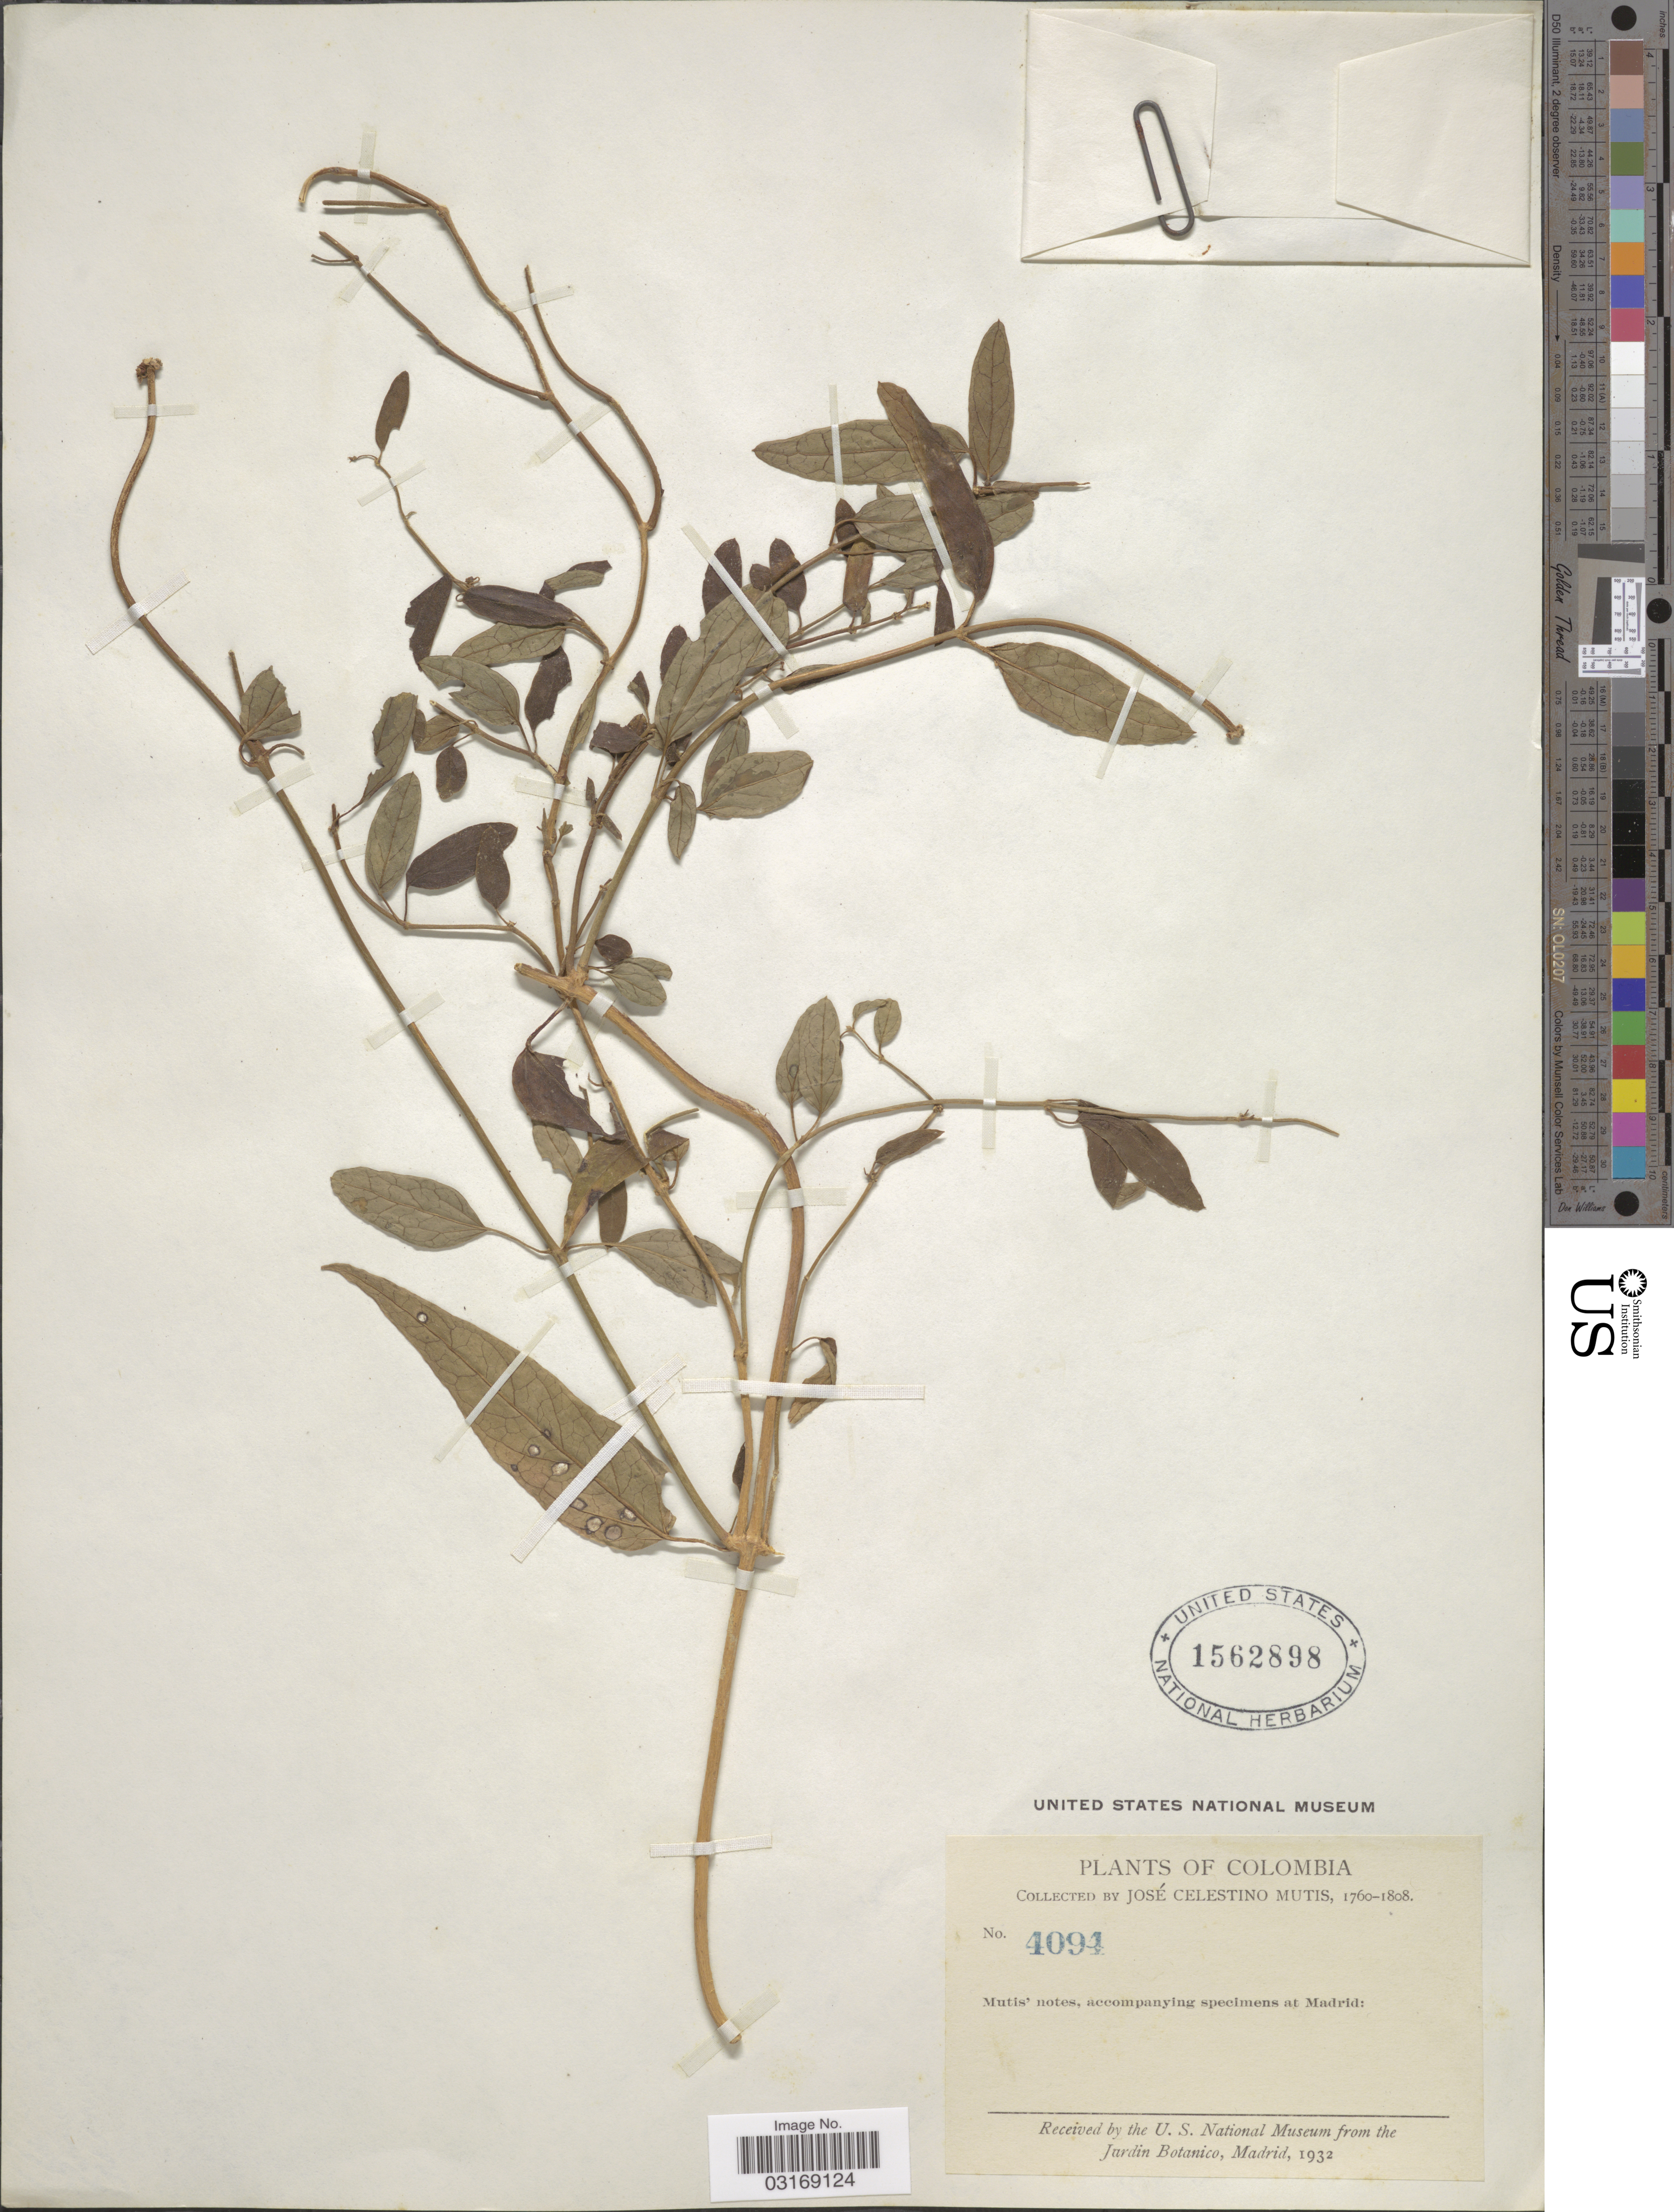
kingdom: Plantae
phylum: Tracheophyta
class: Magnoliopsida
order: Gentianales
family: Apocynaceae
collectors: J. C. B. Mutis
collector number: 4094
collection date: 1760/1808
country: Colombia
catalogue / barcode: US 1562898